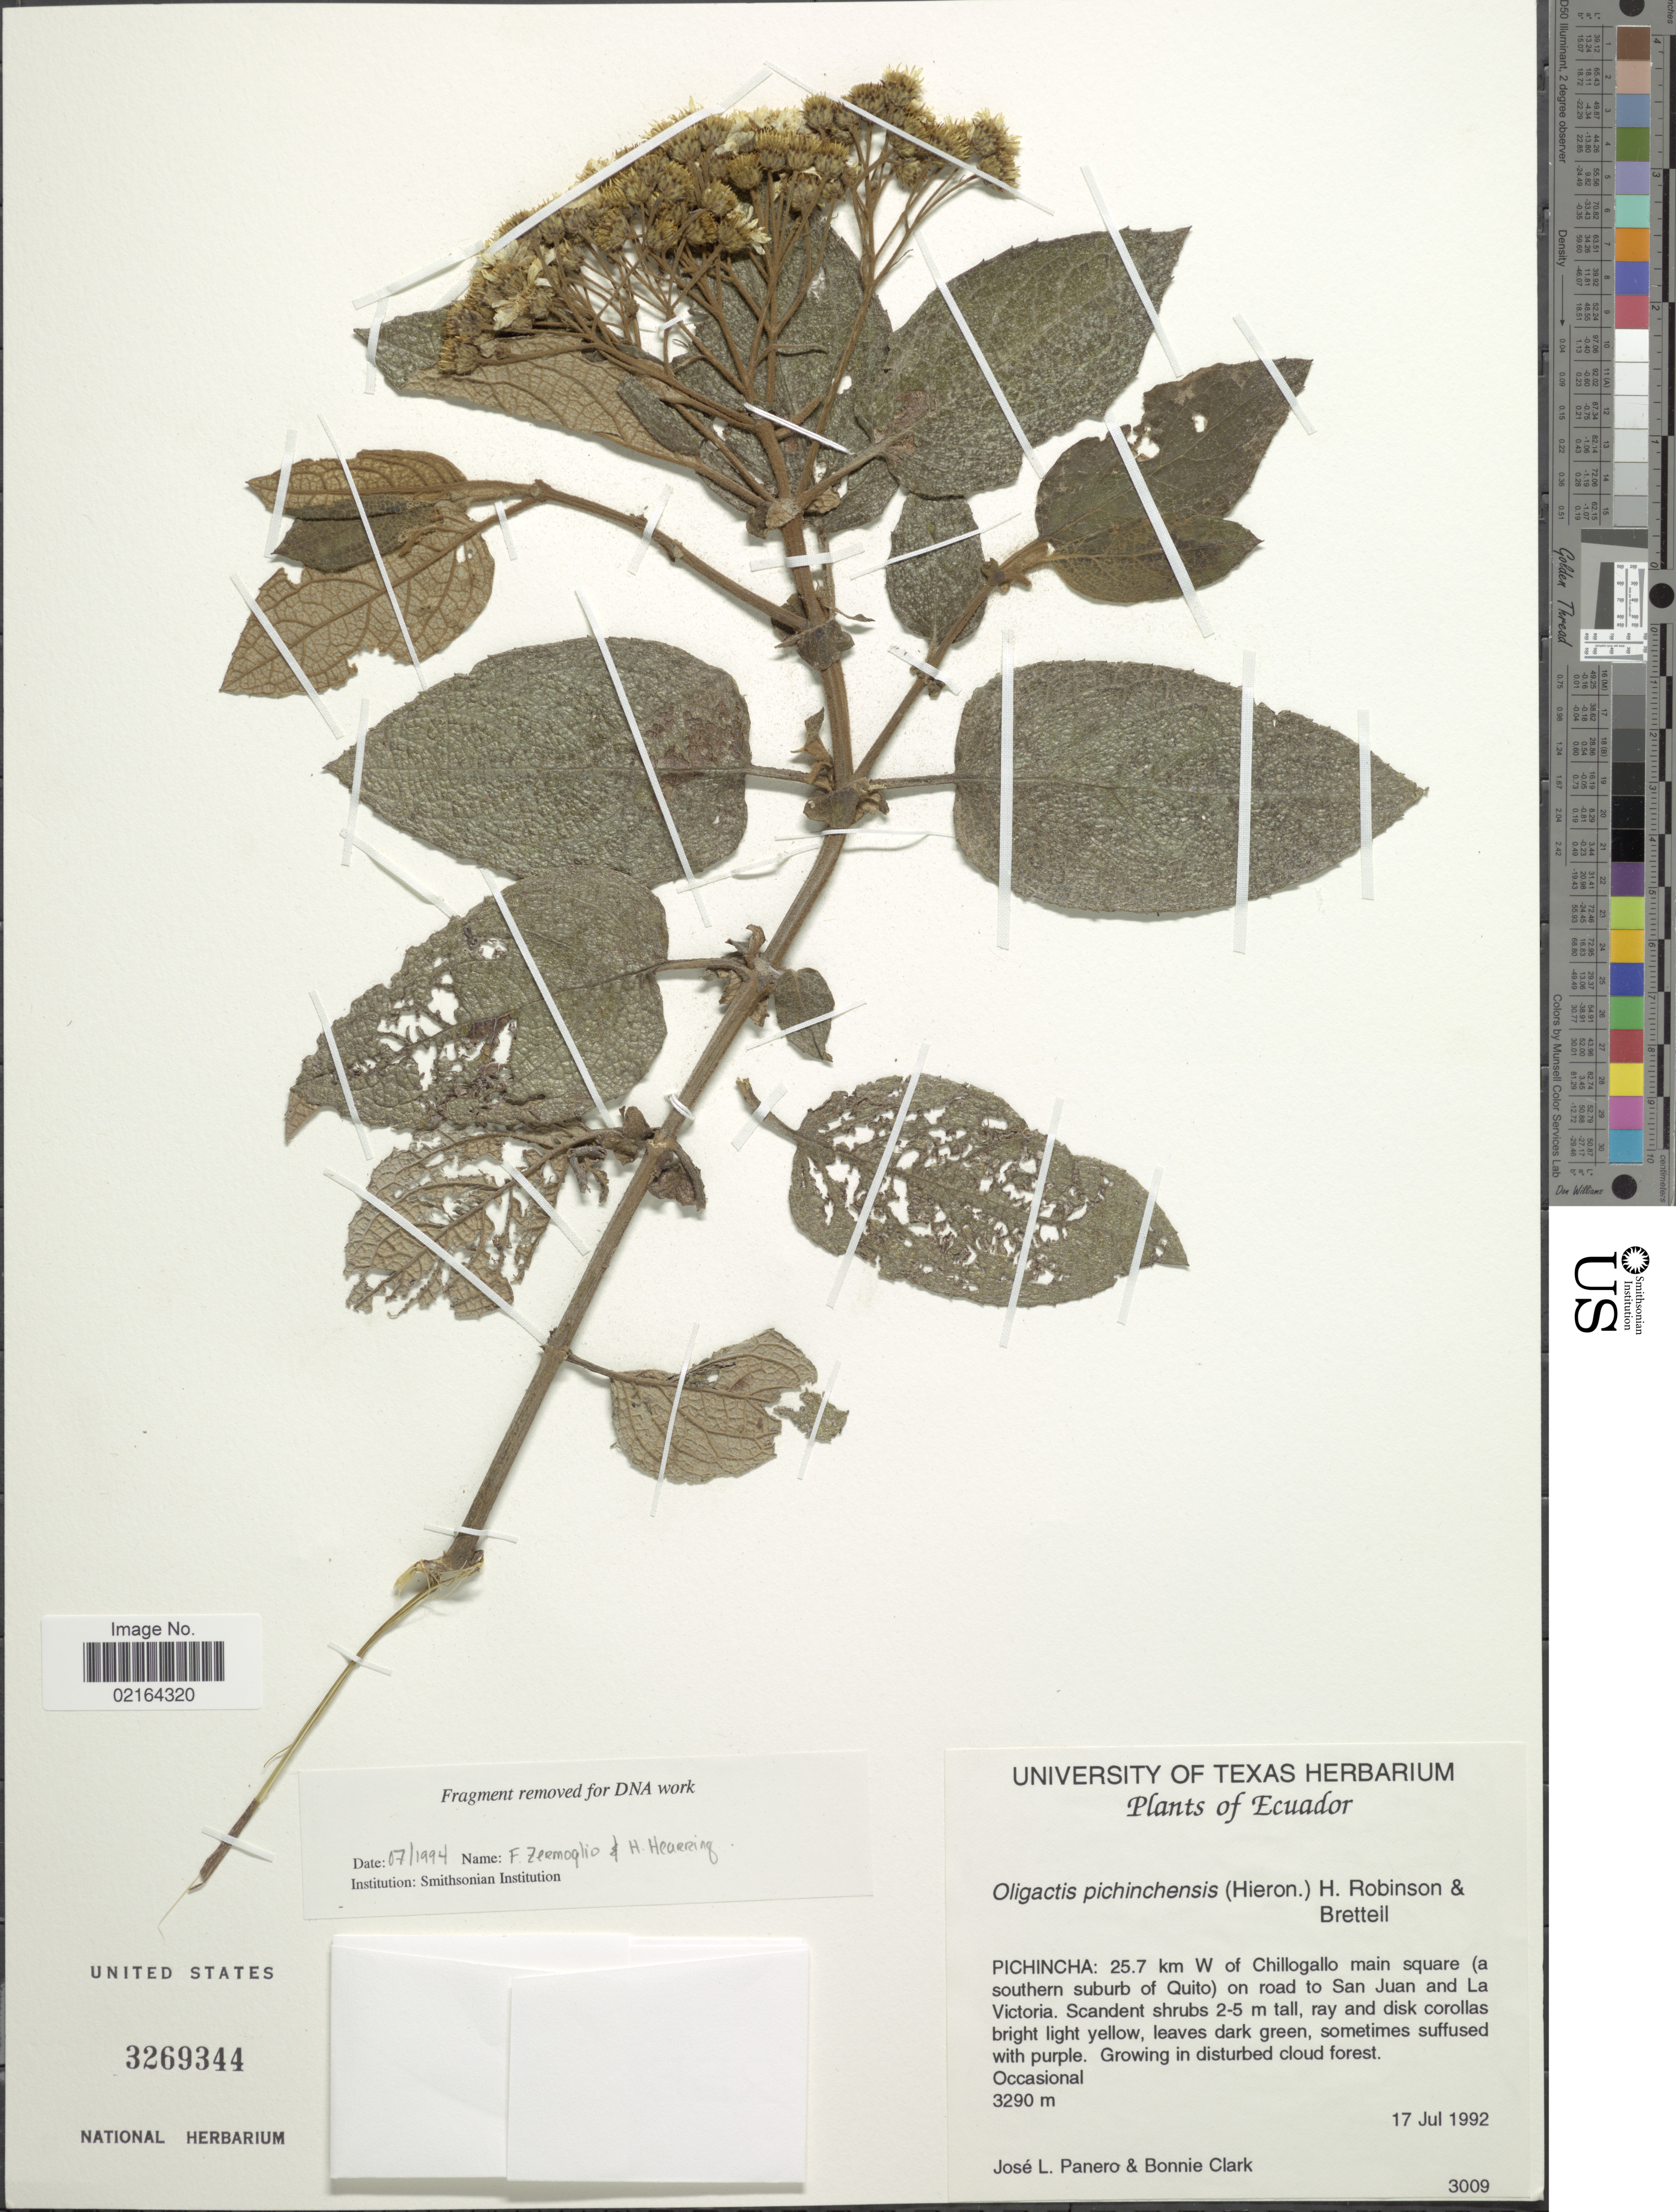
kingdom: Plantae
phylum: Tracheophyta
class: Magnoliopsida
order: Asterales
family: Asteraceae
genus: Sampera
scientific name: Sampera pichinichensis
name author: (Hieron.) V.A. Funk & H. Rob.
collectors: J. L. Panero & B. Clark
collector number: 3009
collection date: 1992-07-17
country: Ecuador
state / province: Pichincha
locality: Pichincha: 25.7 km W of Chillogallo main square (a southern suburb of Quito) on road to San Juan and La Victoria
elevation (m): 3290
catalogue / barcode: US 3269344